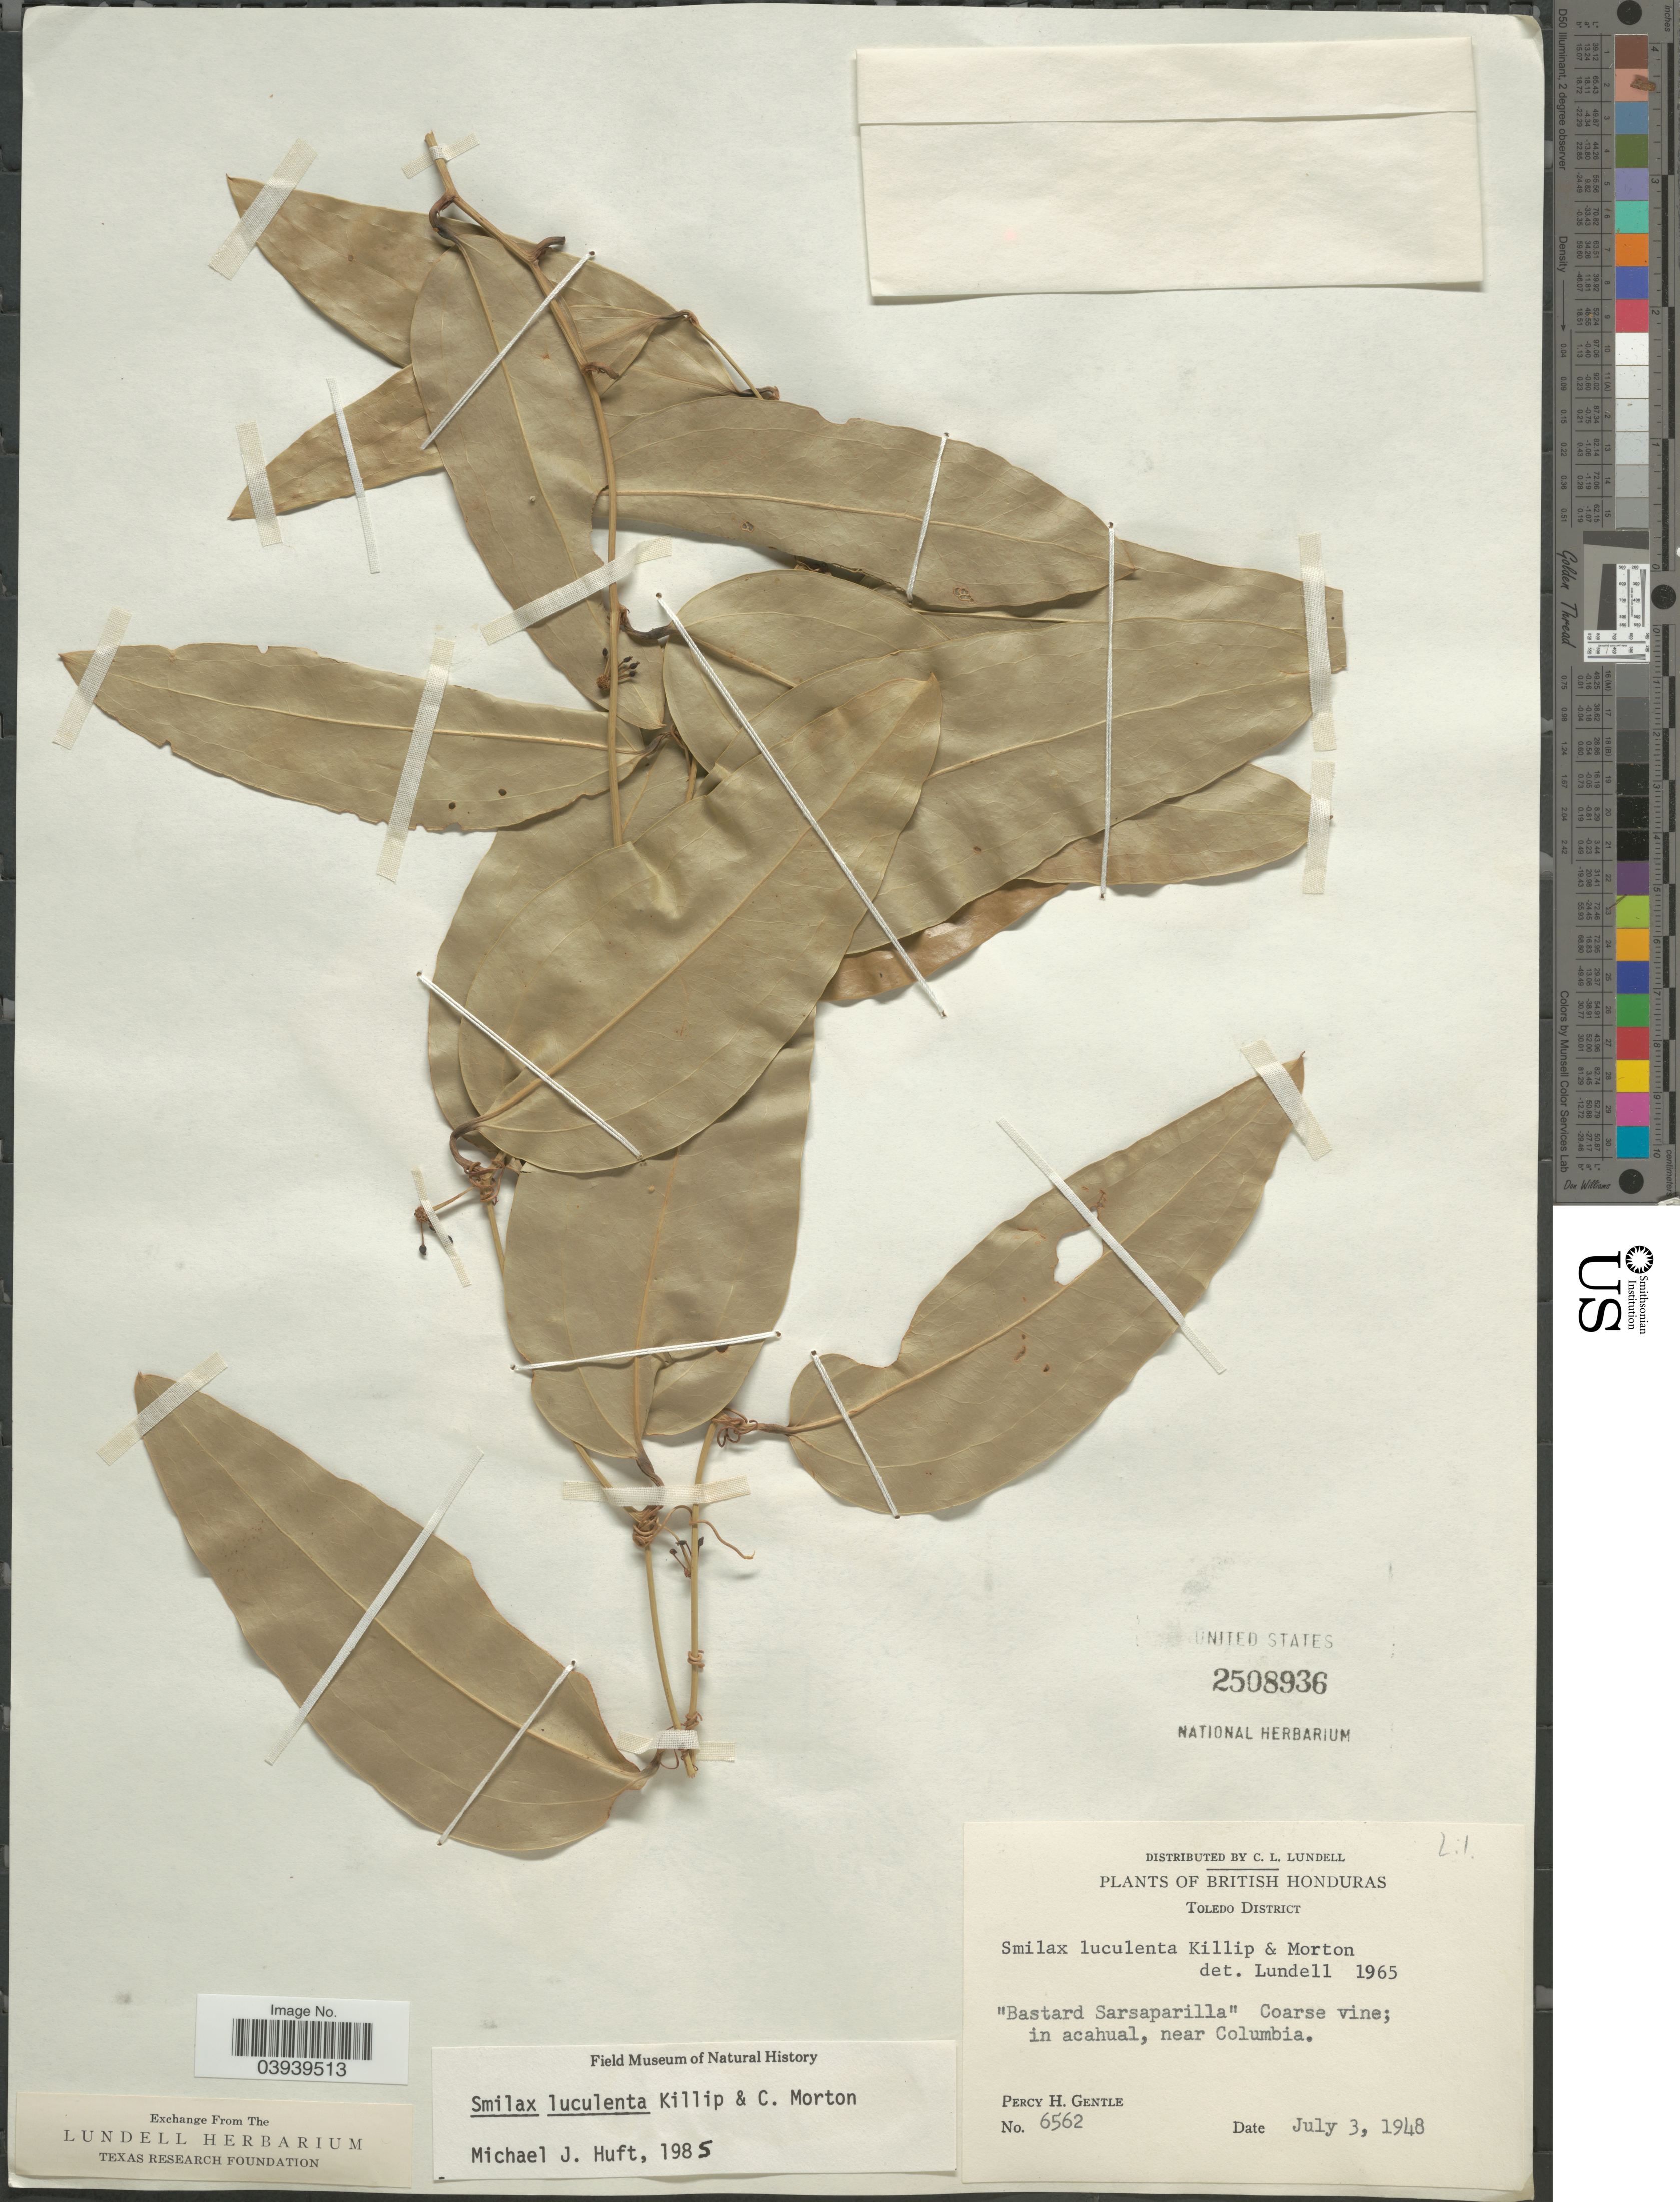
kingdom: Plantae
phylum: Tracheophyta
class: Liliopsida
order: Liliales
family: Smilacaceae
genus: Smilax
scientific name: Smilax luculenta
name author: Killip & C.V. Morton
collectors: P. H. Gentle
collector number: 6562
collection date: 1948-07-03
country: Belize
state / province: Toledo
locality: British Honduras. Toledo District. Near Columbia.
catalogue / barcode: US 2508936